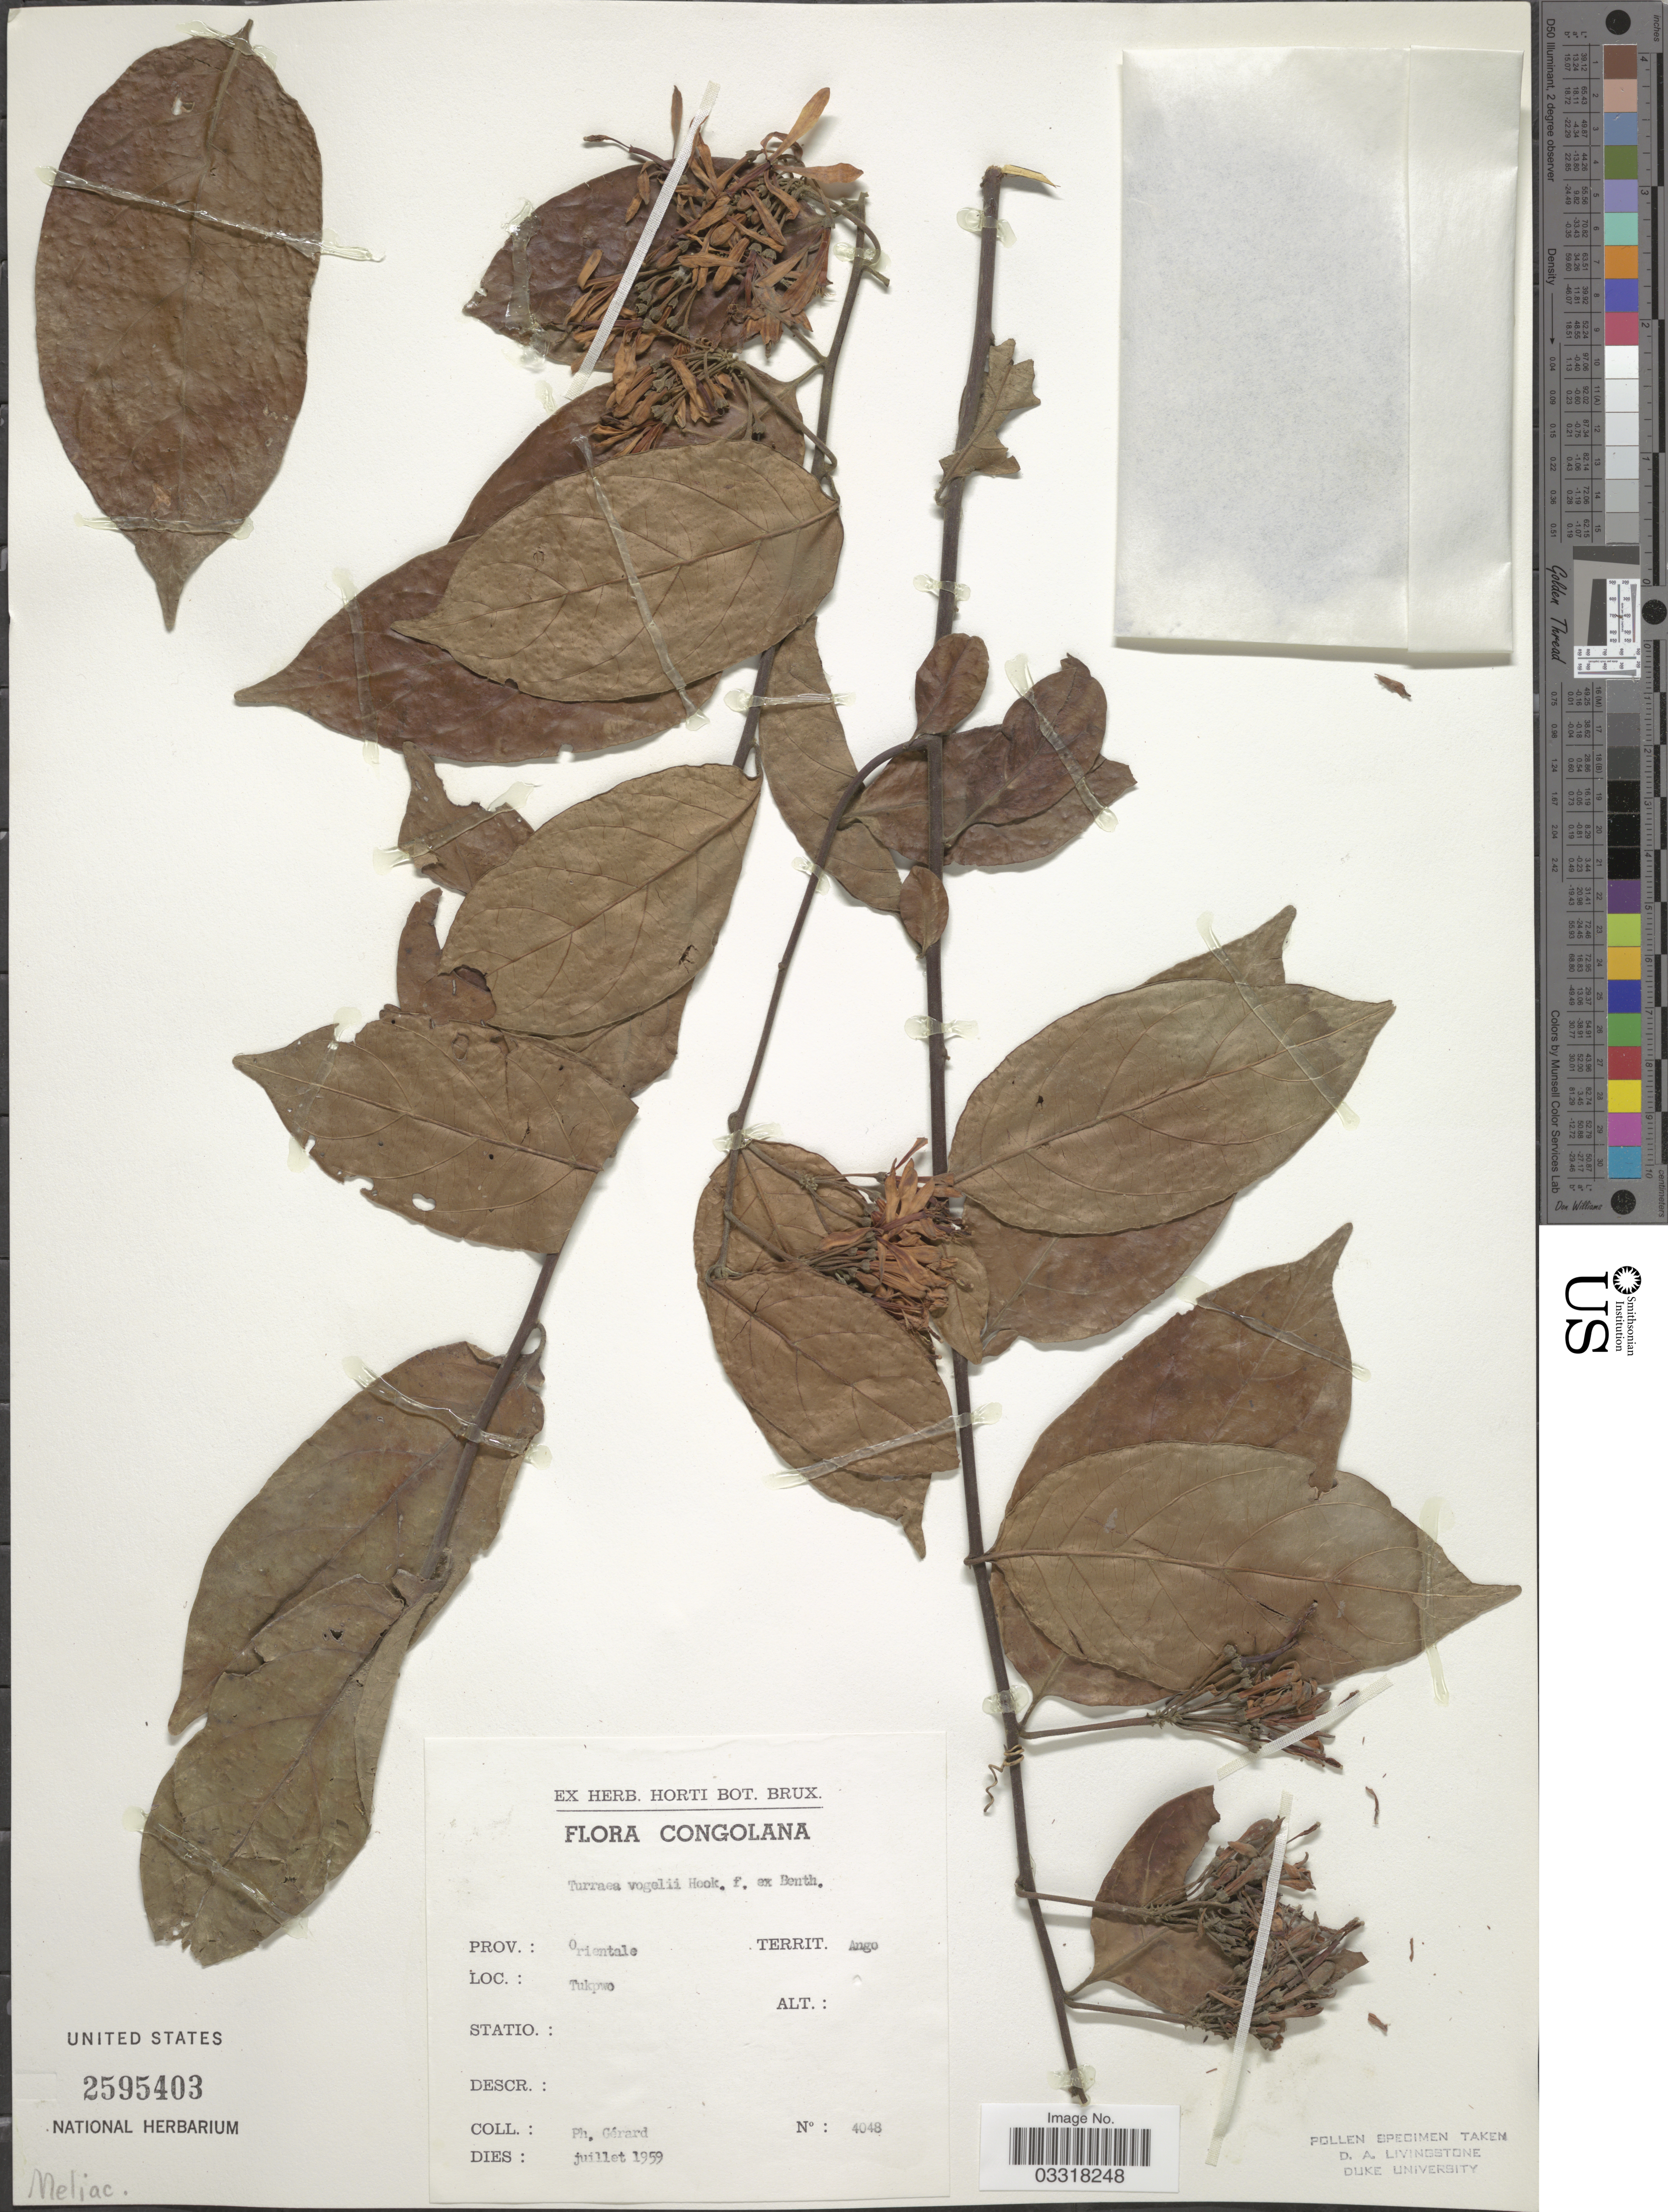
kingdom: Plantae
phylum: Tracheophyta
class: Magnoliopsida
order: Sapindales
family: Meliaceae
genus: Turraea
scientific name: Turraea vogelii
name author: Hook. f. ex Benth.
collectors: P. Gerard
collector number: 4048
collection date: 1959-07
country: Congo, Democratic Republic of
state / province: Bas-Uele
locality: Territ. Ango. Tukpwo.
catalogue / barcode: US 2595403